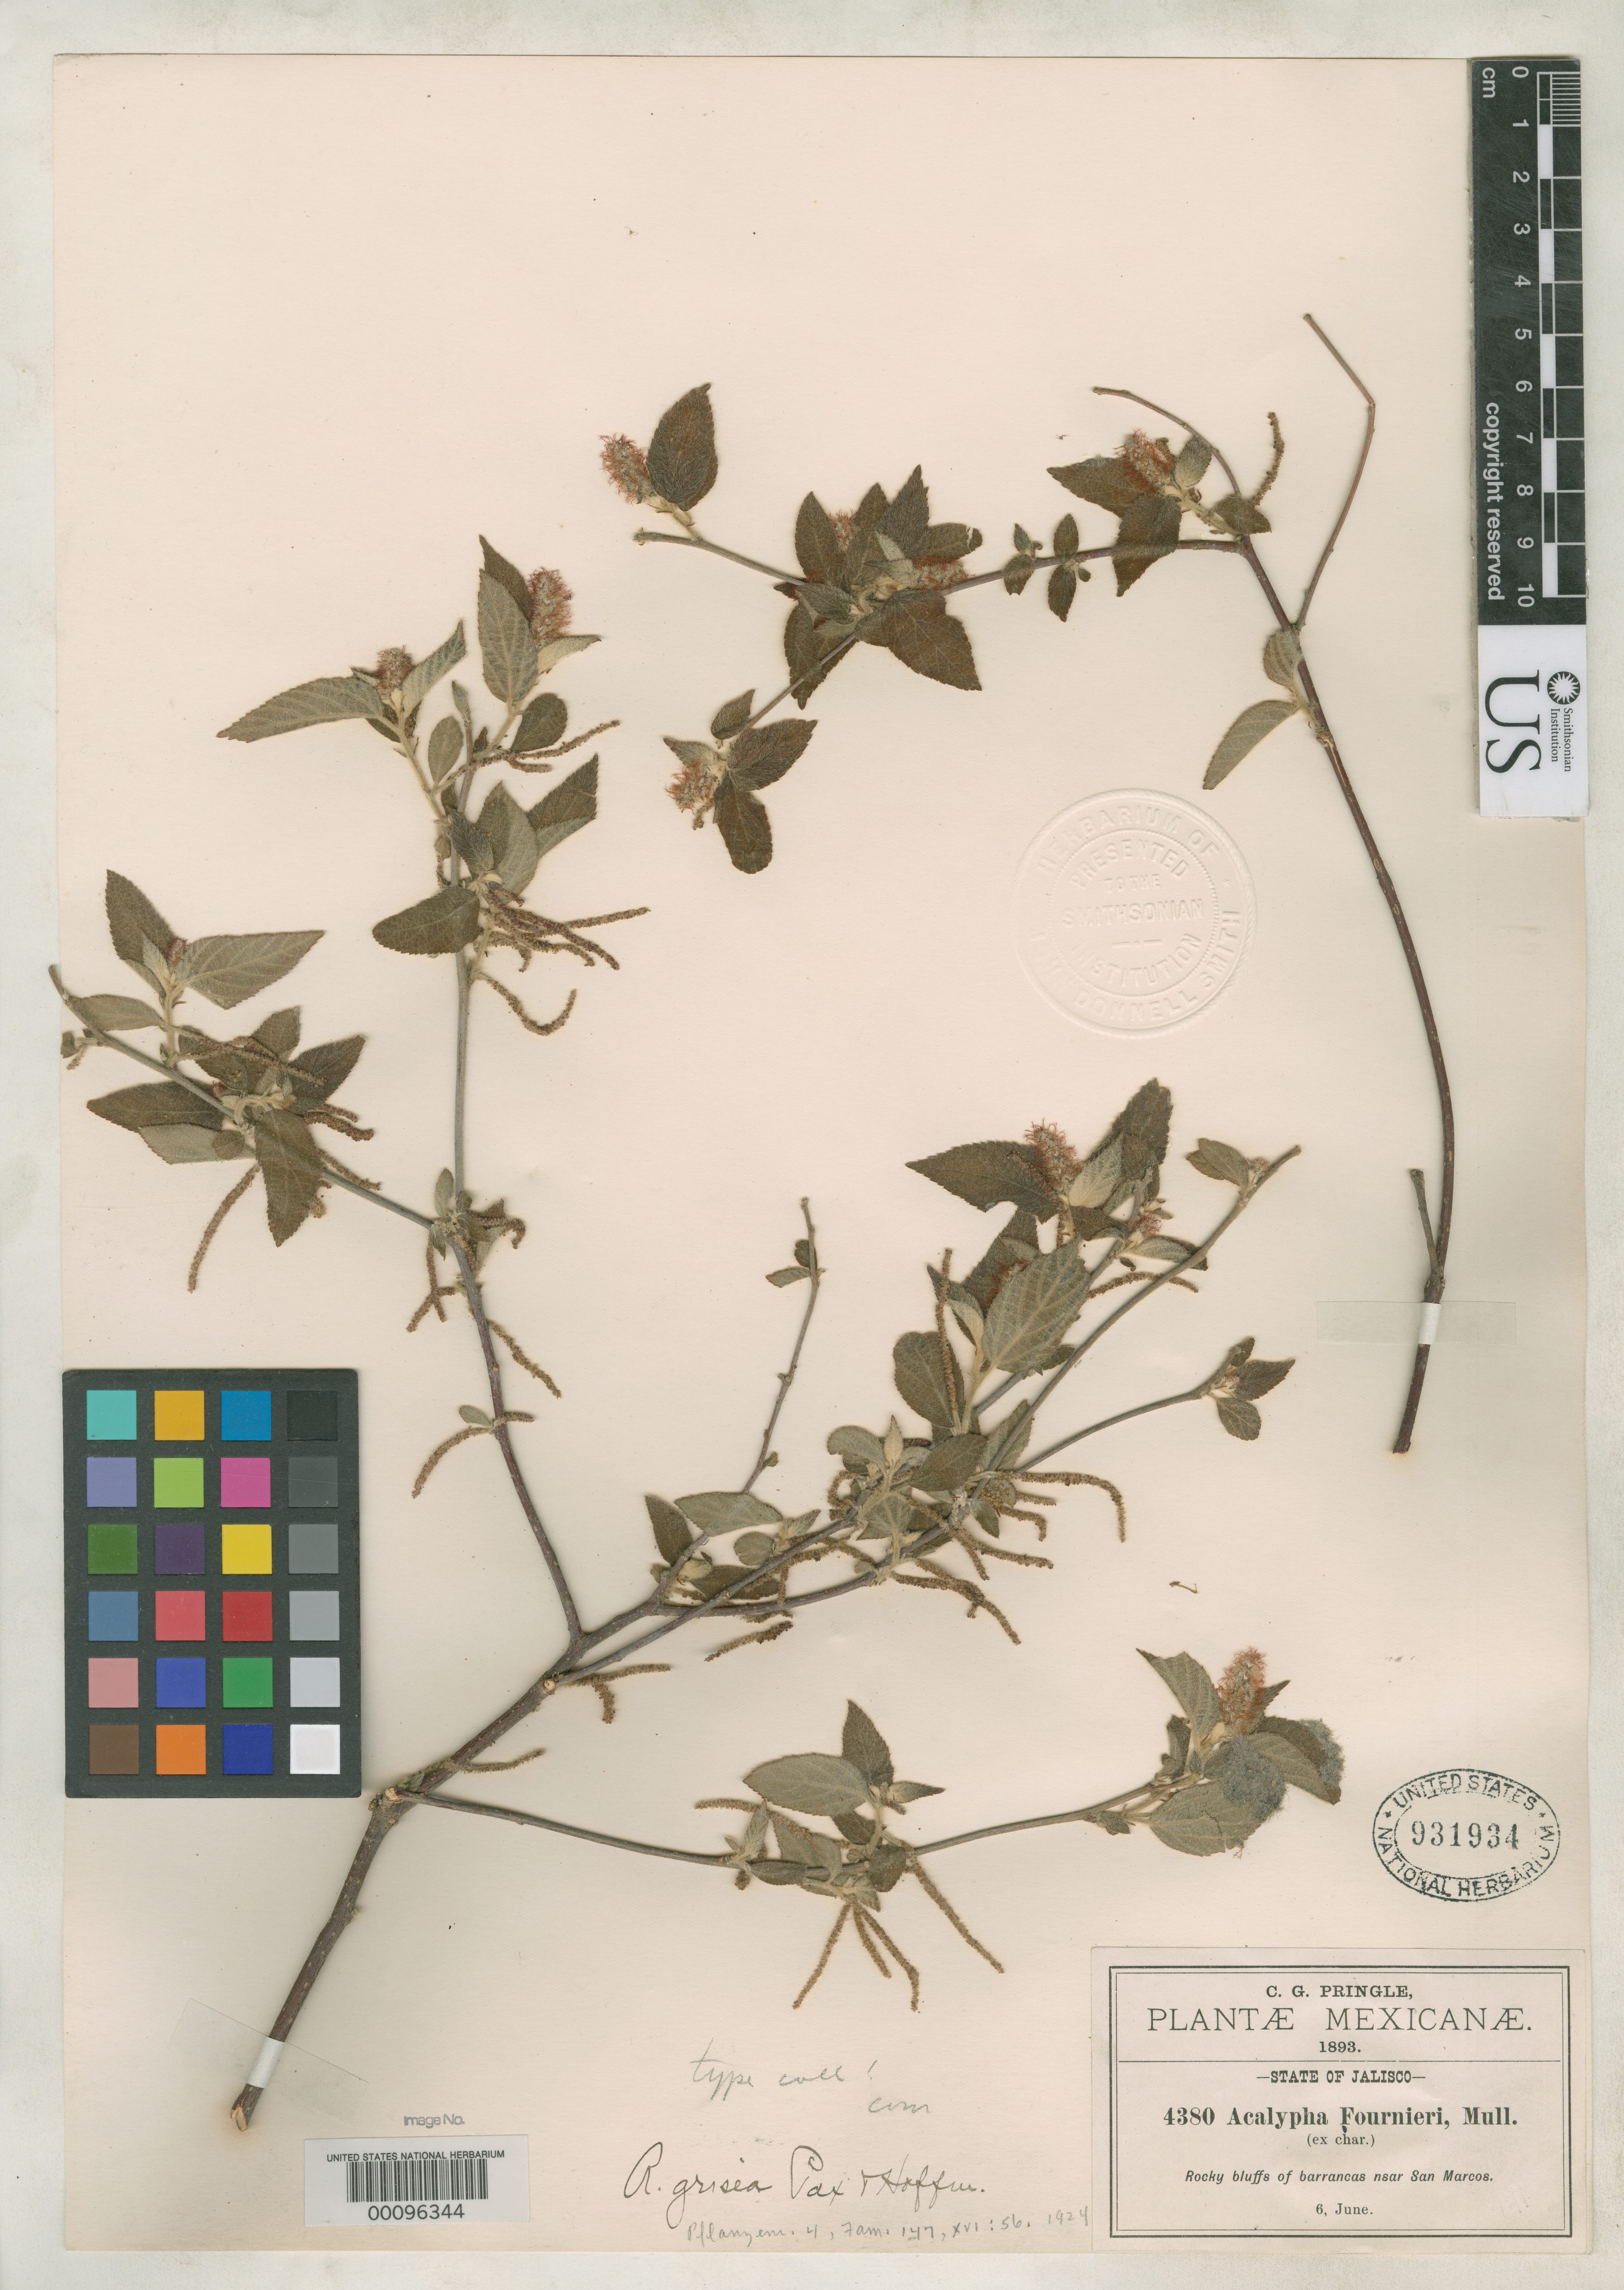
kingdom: Plantae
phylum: Tracheophyta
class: Magnoliopsida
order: Malpighiales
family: Euphorbiaceae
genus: Acalypha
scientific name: Acalypha grisea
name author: Pax & K. Hoffm. in Engl.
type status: Isotype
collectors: C. G. Pringle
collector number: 4380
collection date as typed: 06 Jun 1893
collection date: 1893-06-06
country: Mexico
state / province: Jalisco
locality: San Marcos.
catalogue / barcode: US 931934